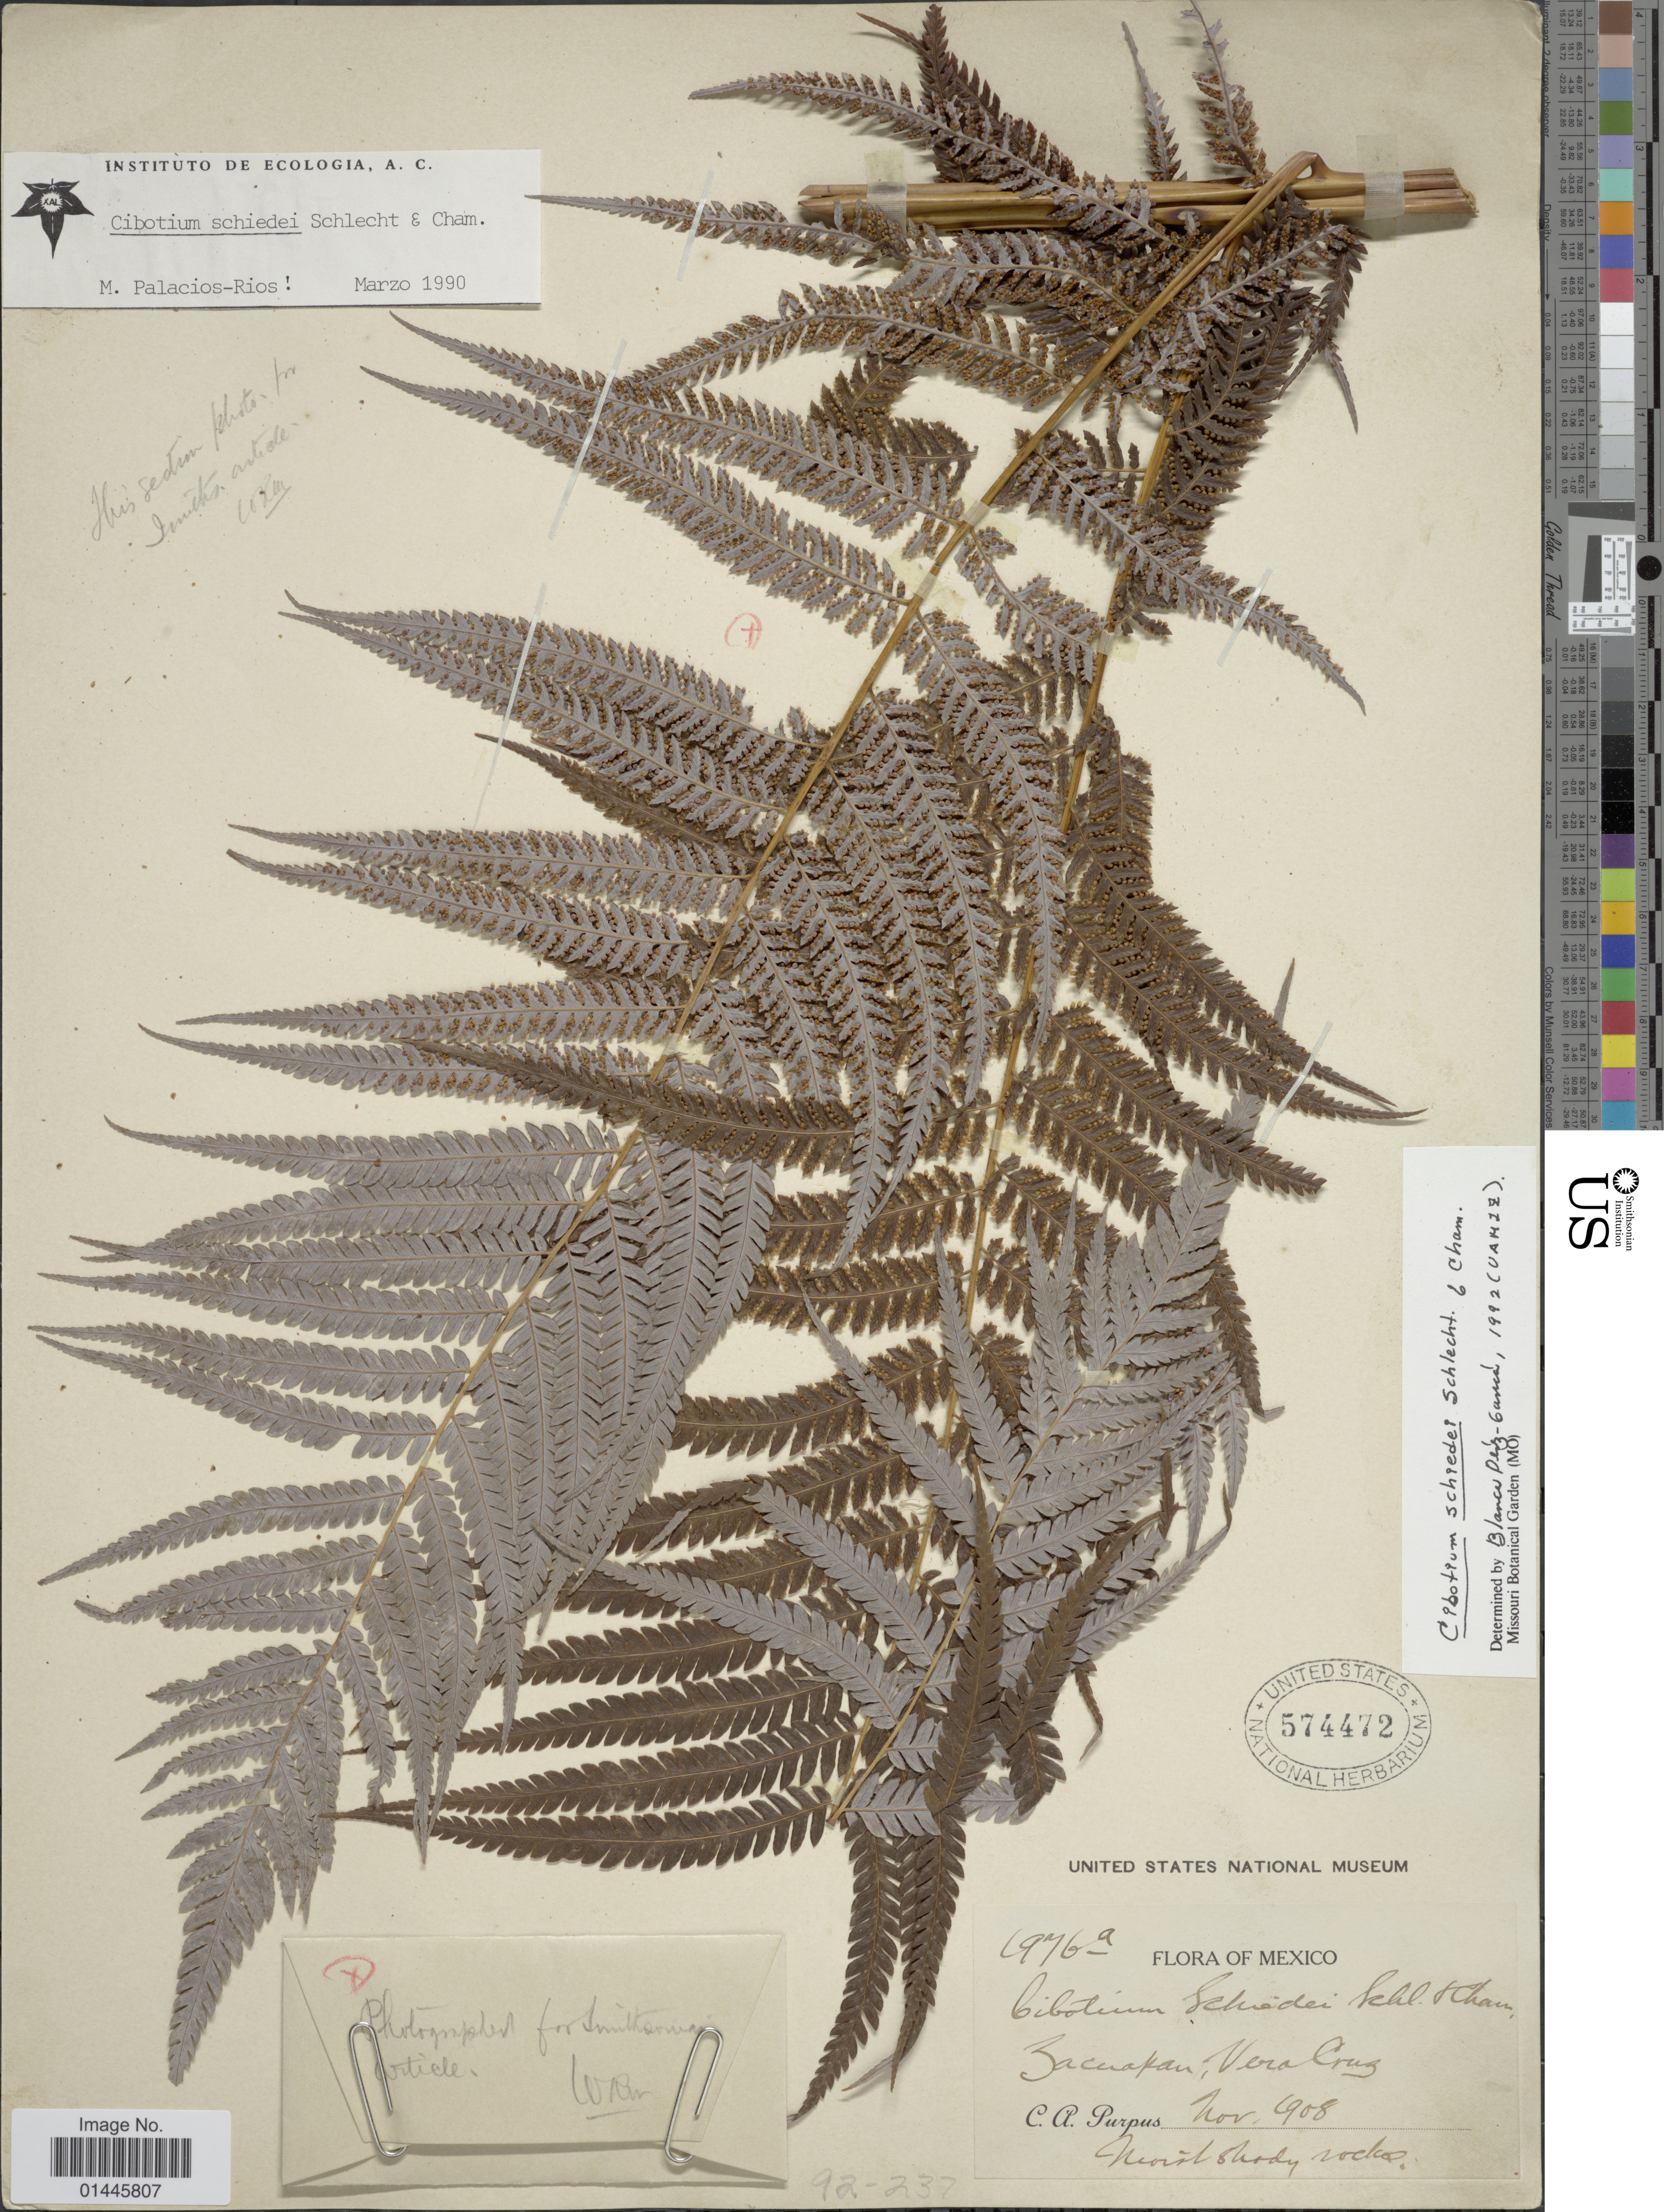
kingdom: Plantae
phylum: Tracheophyta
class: Polypodiopsida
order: Cyatheales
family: Cibotiaceae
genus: Cibotium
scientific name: Cibotium schiedei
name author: Schltdl. & Cham.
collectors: C. A. Purpus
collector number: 1976a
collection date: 1908-11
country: Mexico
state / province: Veracruz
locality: Zacuapan, Vera Cruz.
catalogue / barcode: US 574472